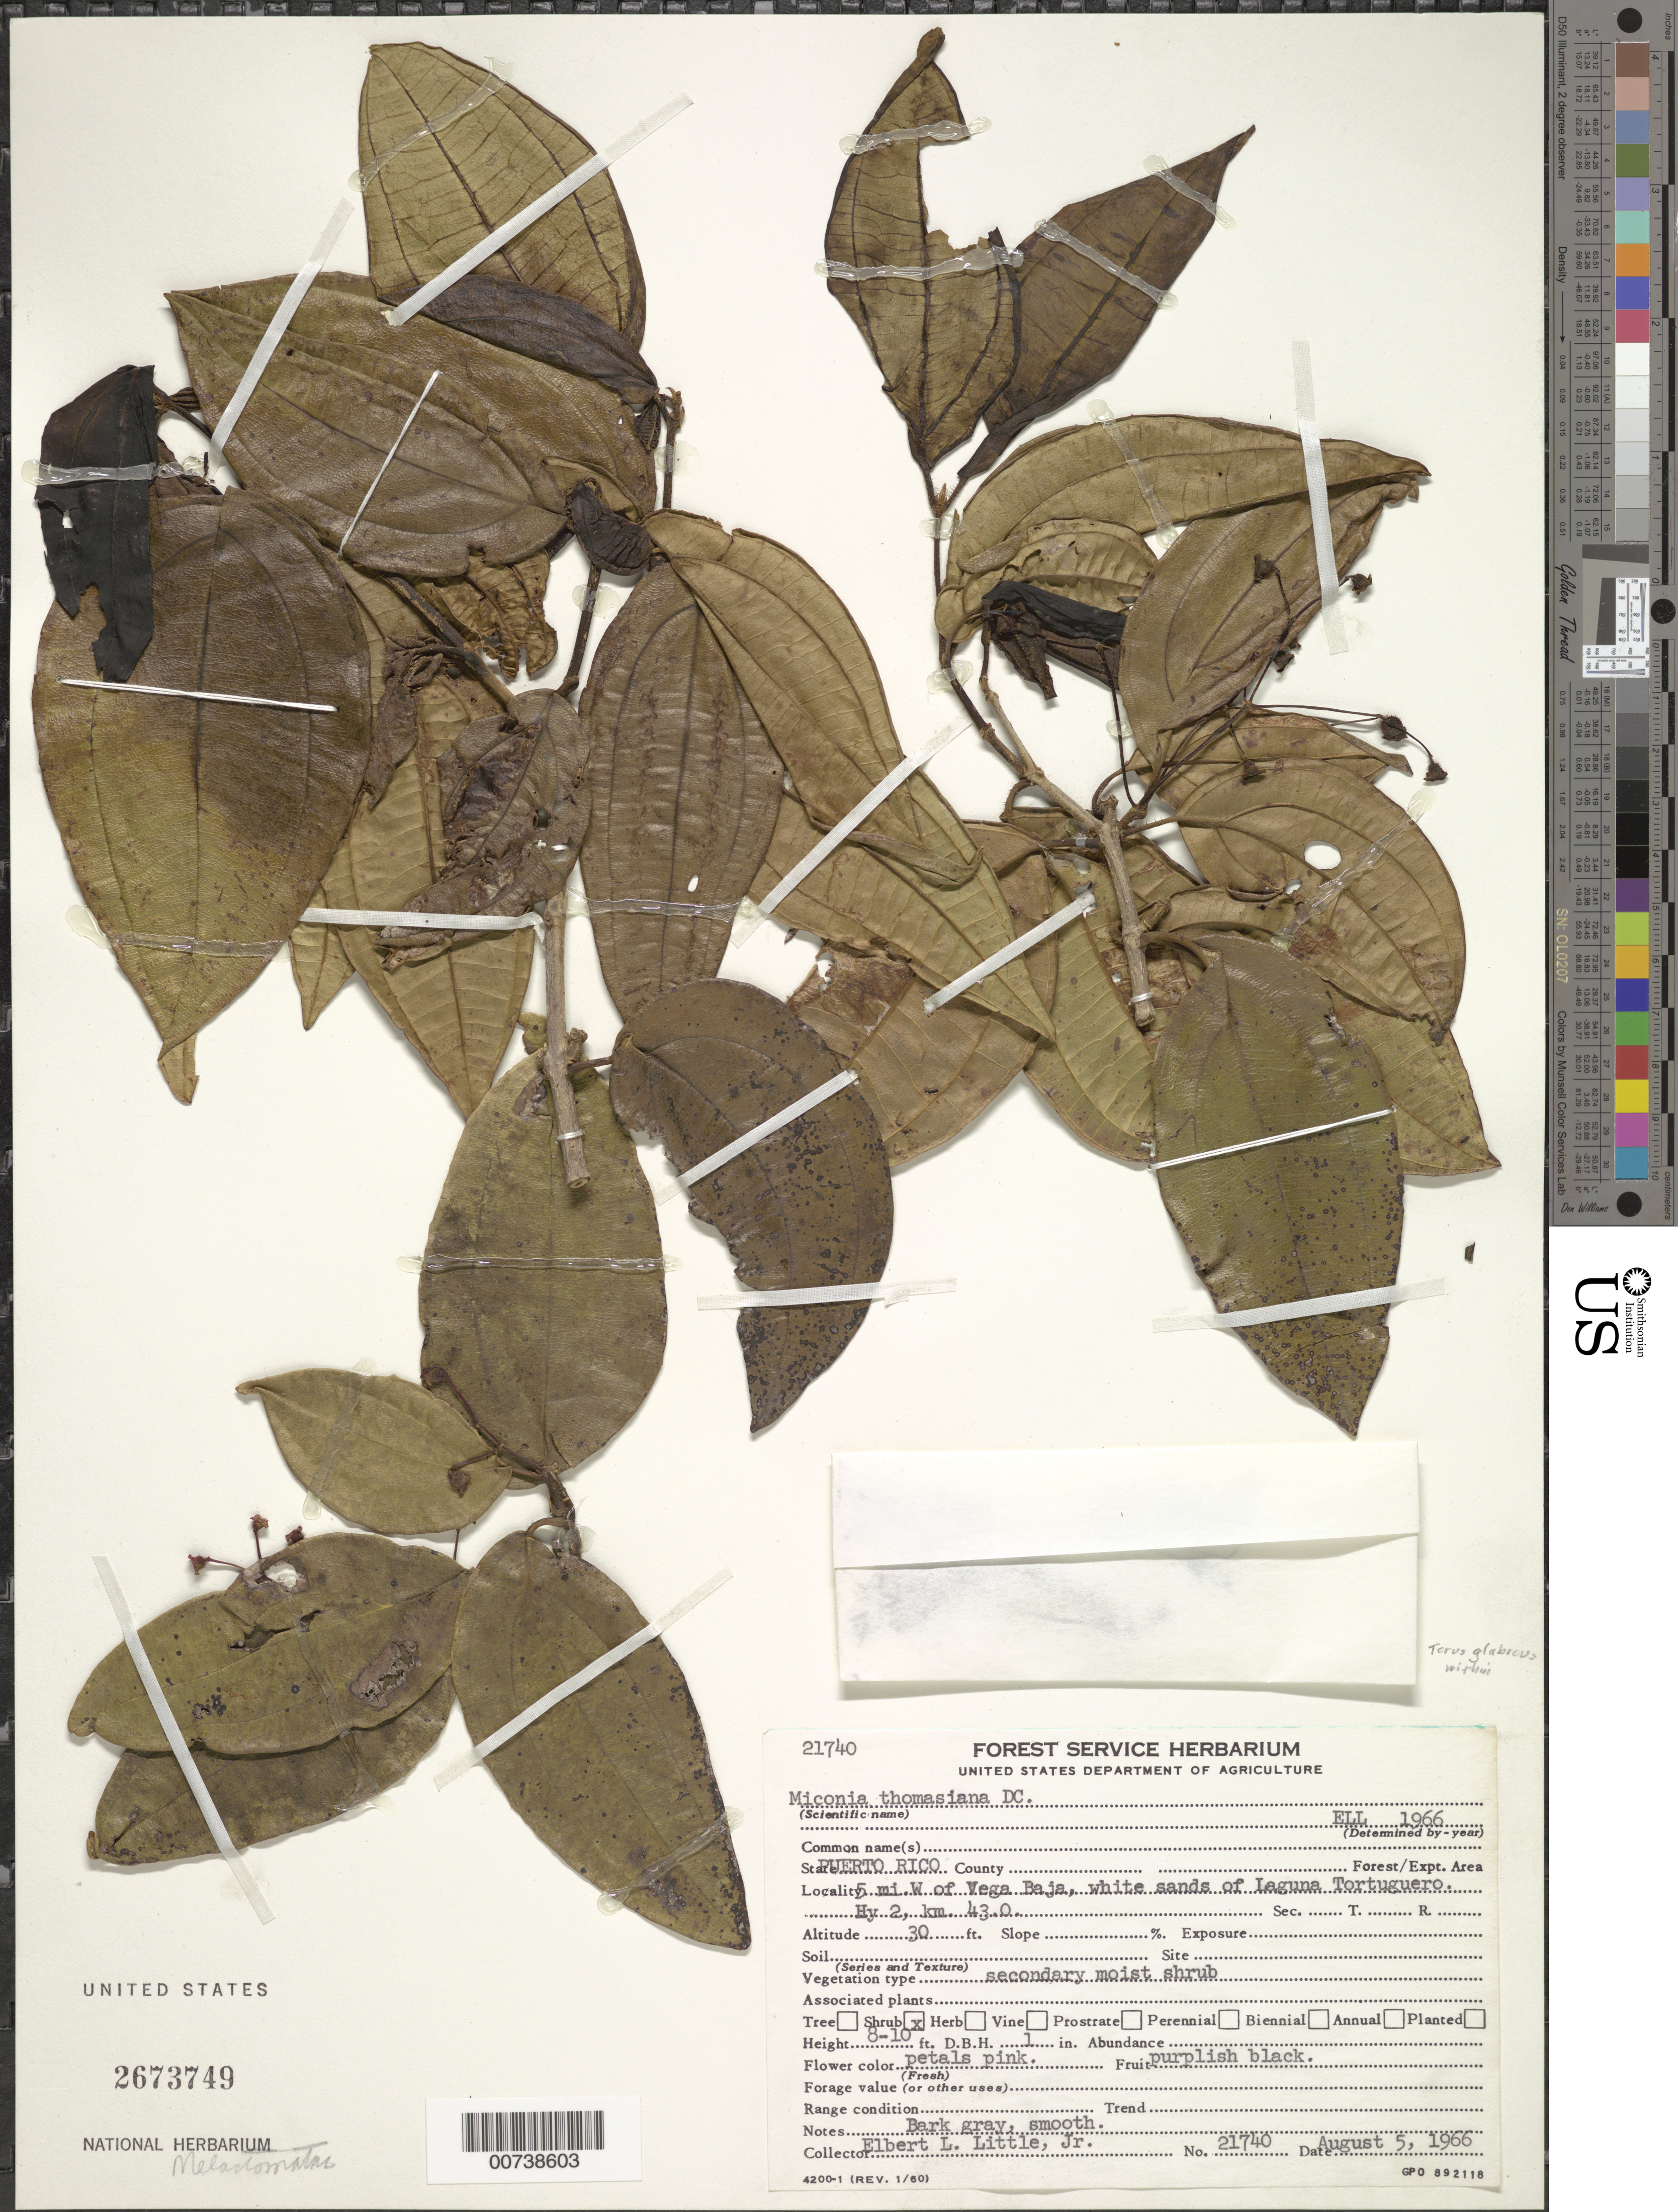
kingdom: Plantae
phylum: Tracheophyta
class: Magnoliopsida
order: Myrtales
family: Melastomataceae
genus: Miconia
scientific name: Miconia thomasiana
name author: DC.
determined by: Little, Elbert L., Jr., (FSSR), United States Department of Agriculture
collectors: E. L. Little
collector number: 21740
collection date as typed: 05 Aug 1966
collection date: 1966-08-05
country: Puerto Rico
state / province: Manatí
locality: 5 miles W of Vega Baja, white sands of Laguna Tortuguero, hy 2, km 43.0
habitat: Secondary moist shrub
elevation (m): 9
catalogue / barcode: US 2673749